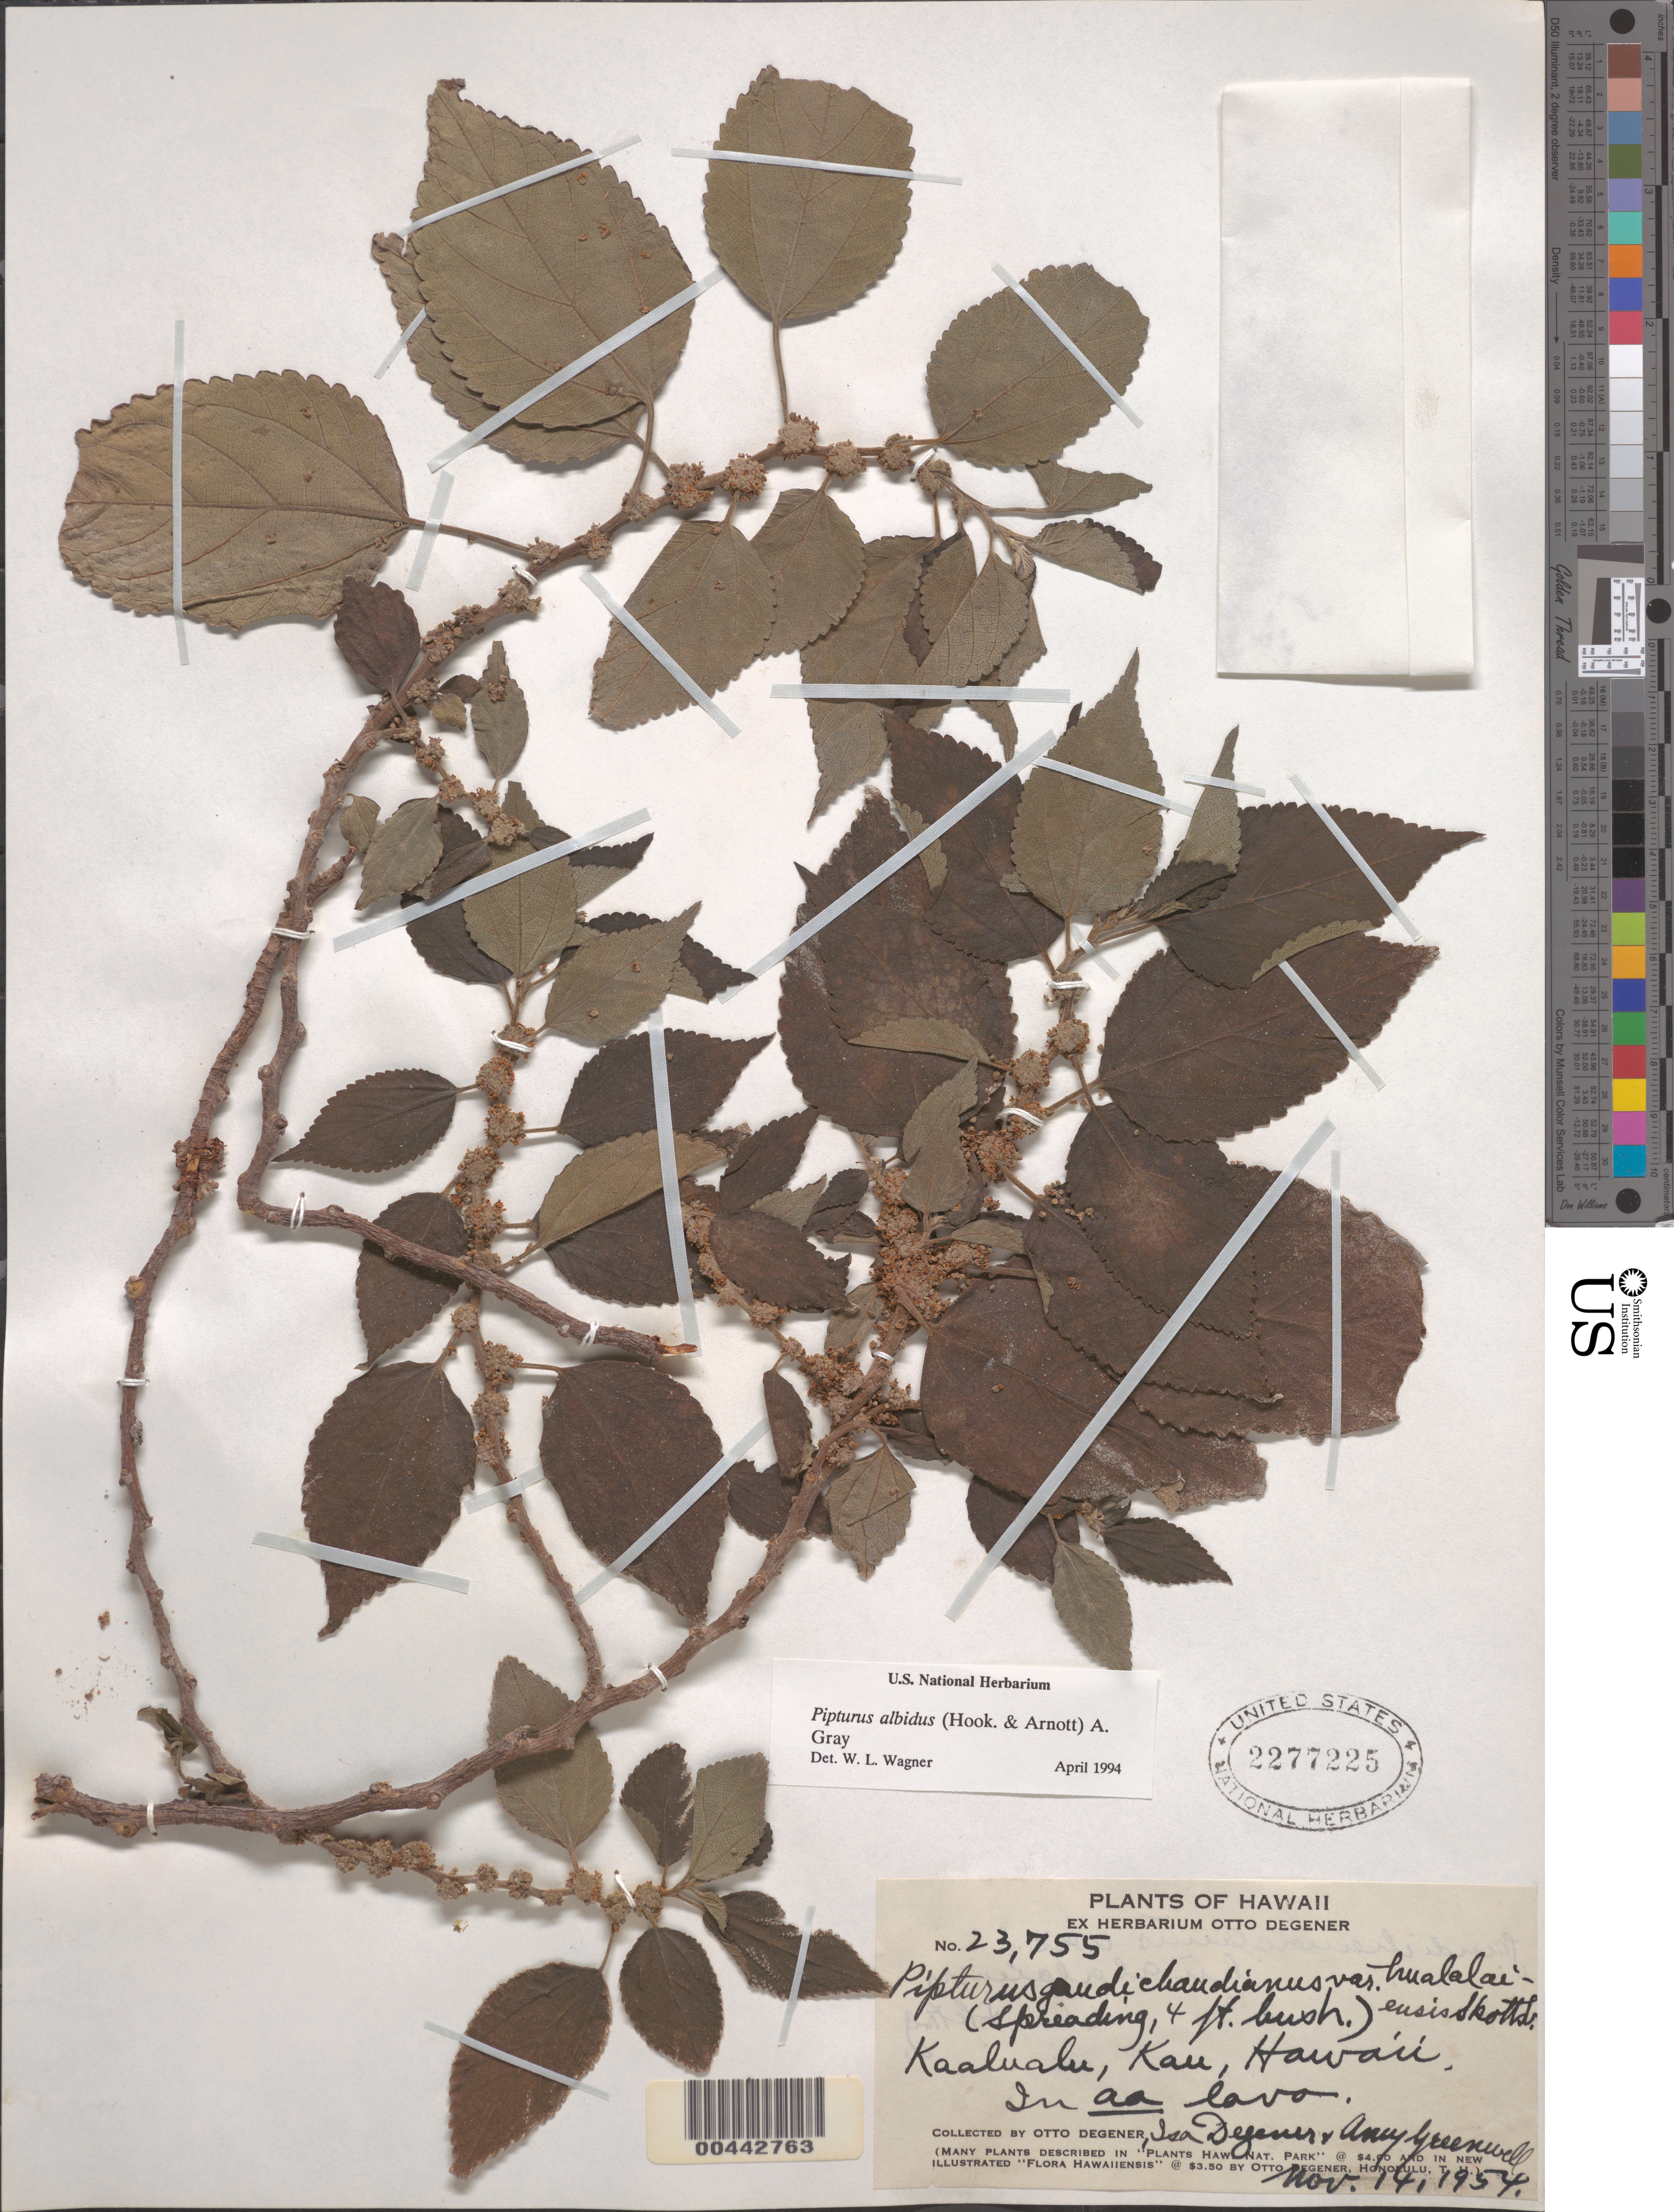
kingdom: Plantae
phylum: Tracheophyta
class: Magnoliopsida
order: Rosales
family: Urticaceae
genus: Pipturus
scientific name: Pipturus albidus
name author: (Hook. & Arn.) A. Gray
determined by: Wagner, W. L., (BOT), Smithsonian Institution - National Museum of Natural History (UNITED STATES)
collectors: O. Degener, I. Degener & A. B. Greenwell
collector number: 23755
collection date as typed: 14 Nov 1954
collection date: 1954-11-14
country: United States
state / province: Hawaii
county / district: Hawaii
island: Hawaii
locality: Kaalualu, Kau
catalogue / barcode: US 2277225